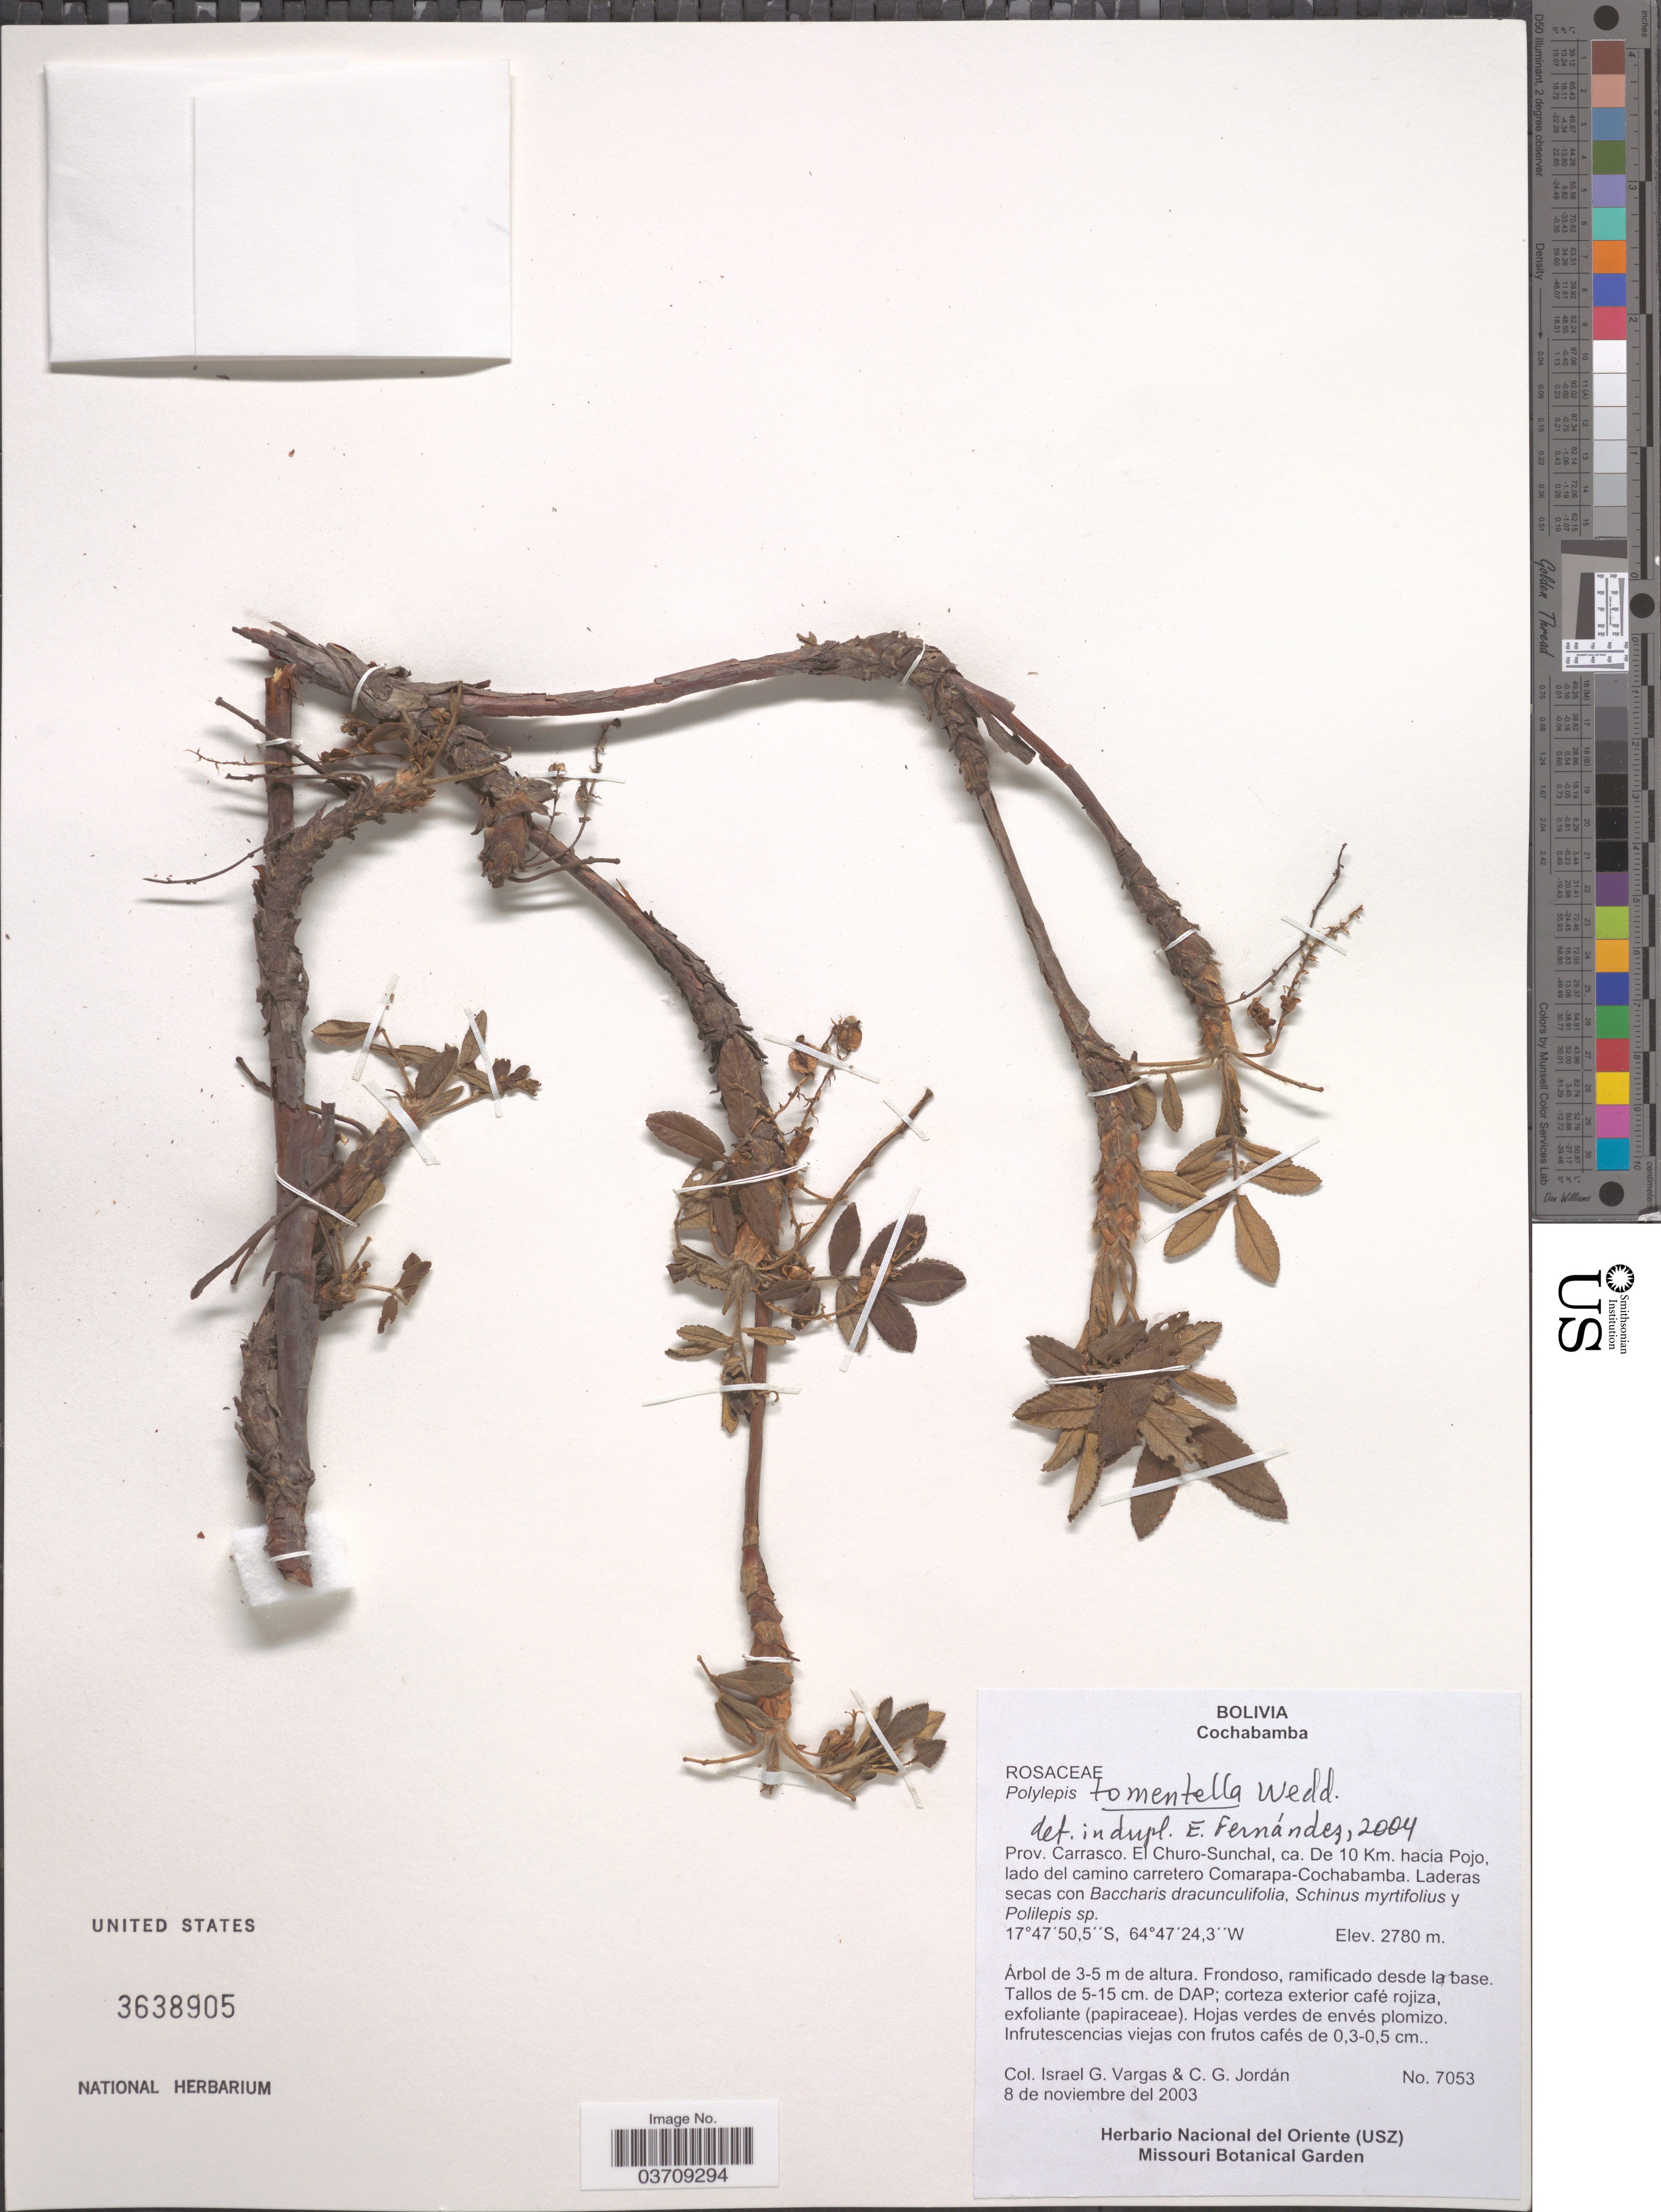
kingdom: Plantae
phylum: Tracheophyta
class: Magnoliopsida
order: Rosales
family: Rosaceae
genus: Polylepis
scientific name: Polylepis tomentella subsp. incanoides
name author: M. Kessler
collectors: I. Vargas & C. Jordán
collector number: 7053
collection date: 2003-11-08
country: Bolivia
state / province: Cochabamba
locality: Prov. Carrasco. El Churo - Sunchal, ca. De 10 Km. hacia Pojo, lado del camino carretero Comarapa-Cochabamba.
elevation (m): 2780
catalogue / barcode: US 3638905